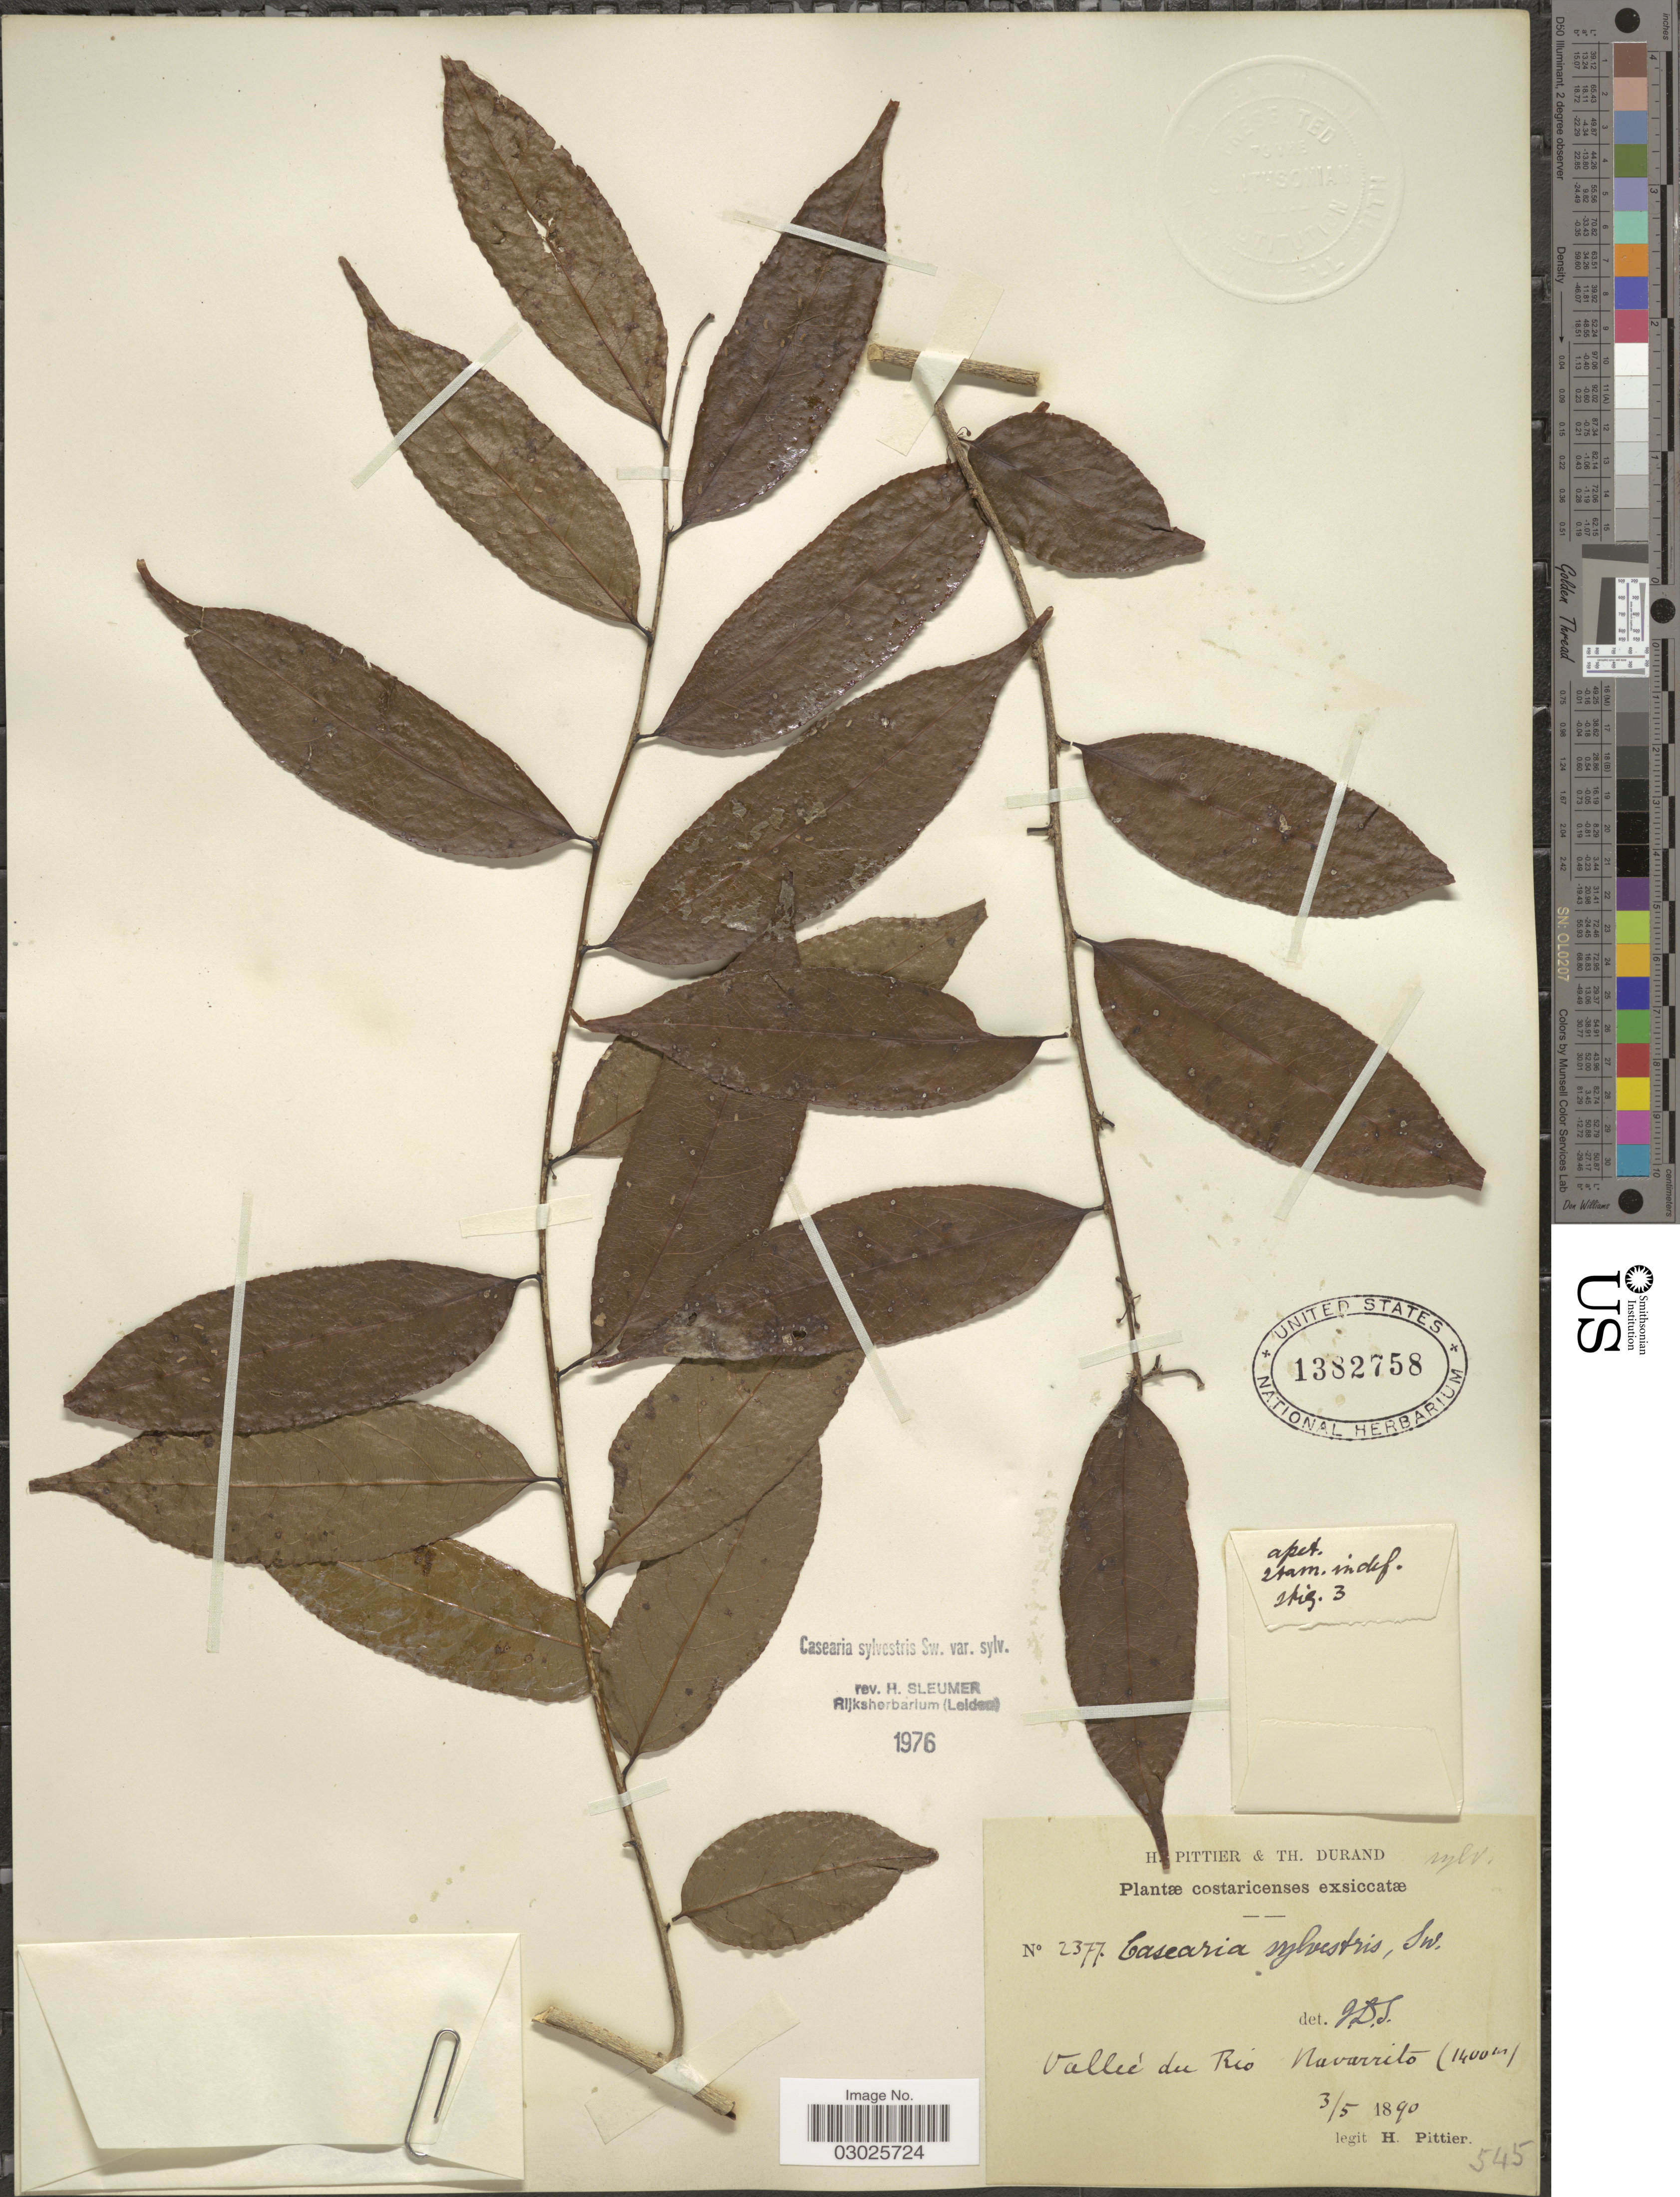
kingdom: Plantae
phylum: Tracheophyta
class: Magnoliopsida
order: Malpighiales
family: Salicaceae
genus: Casearia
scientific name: Casearia sylvestris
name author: Sw.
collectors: H. F. Pittier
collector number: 2377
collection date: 1890-05-03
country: Costa Rica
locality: Valleé du Rio Navarrito.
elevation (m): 1400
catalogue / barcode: US 1382758